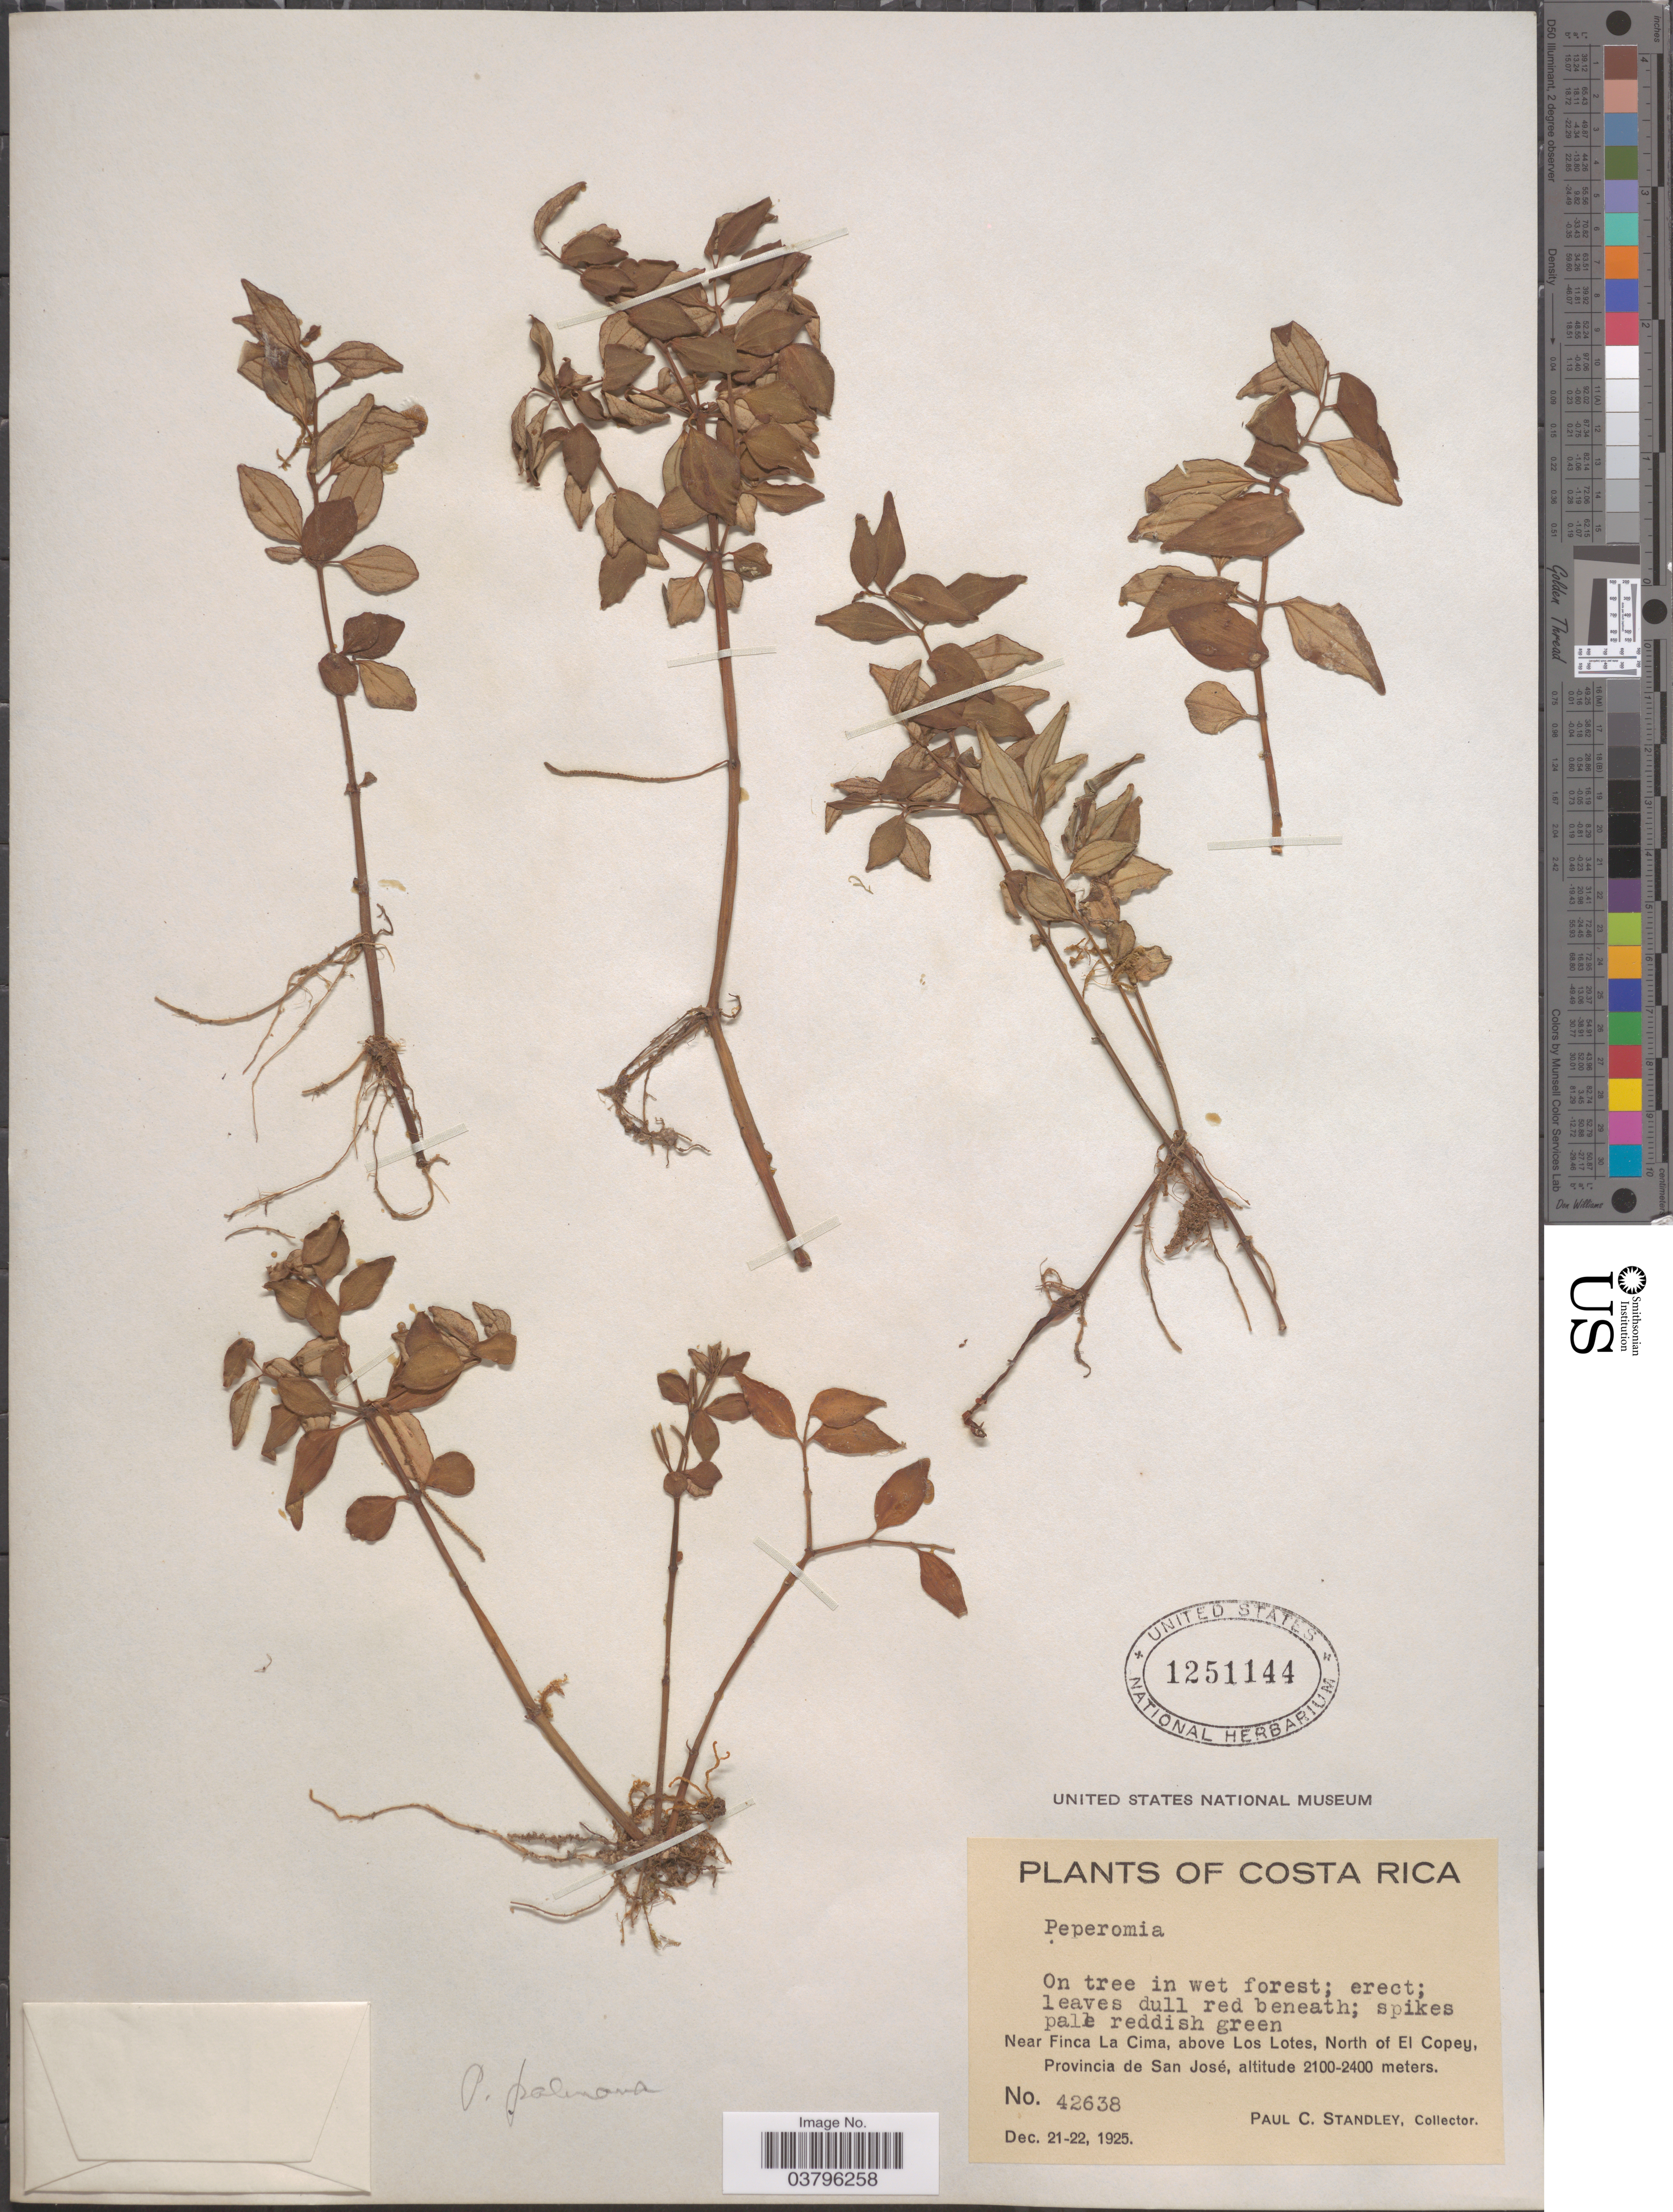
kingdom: Plantae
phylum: Tracheophyta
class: Magnoliopsida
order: Piperales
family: Piperaceae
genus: Peperomia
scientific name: Peperomia palmana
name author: C. DC.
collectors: P. C. Standley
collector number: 42638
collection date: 1925-12-21/1925-12-22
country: Costa Rica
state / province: San José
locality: Near Finca La Cima, above Los Lotes, North of El Copey.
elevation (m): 2100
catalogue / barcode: US 1251144